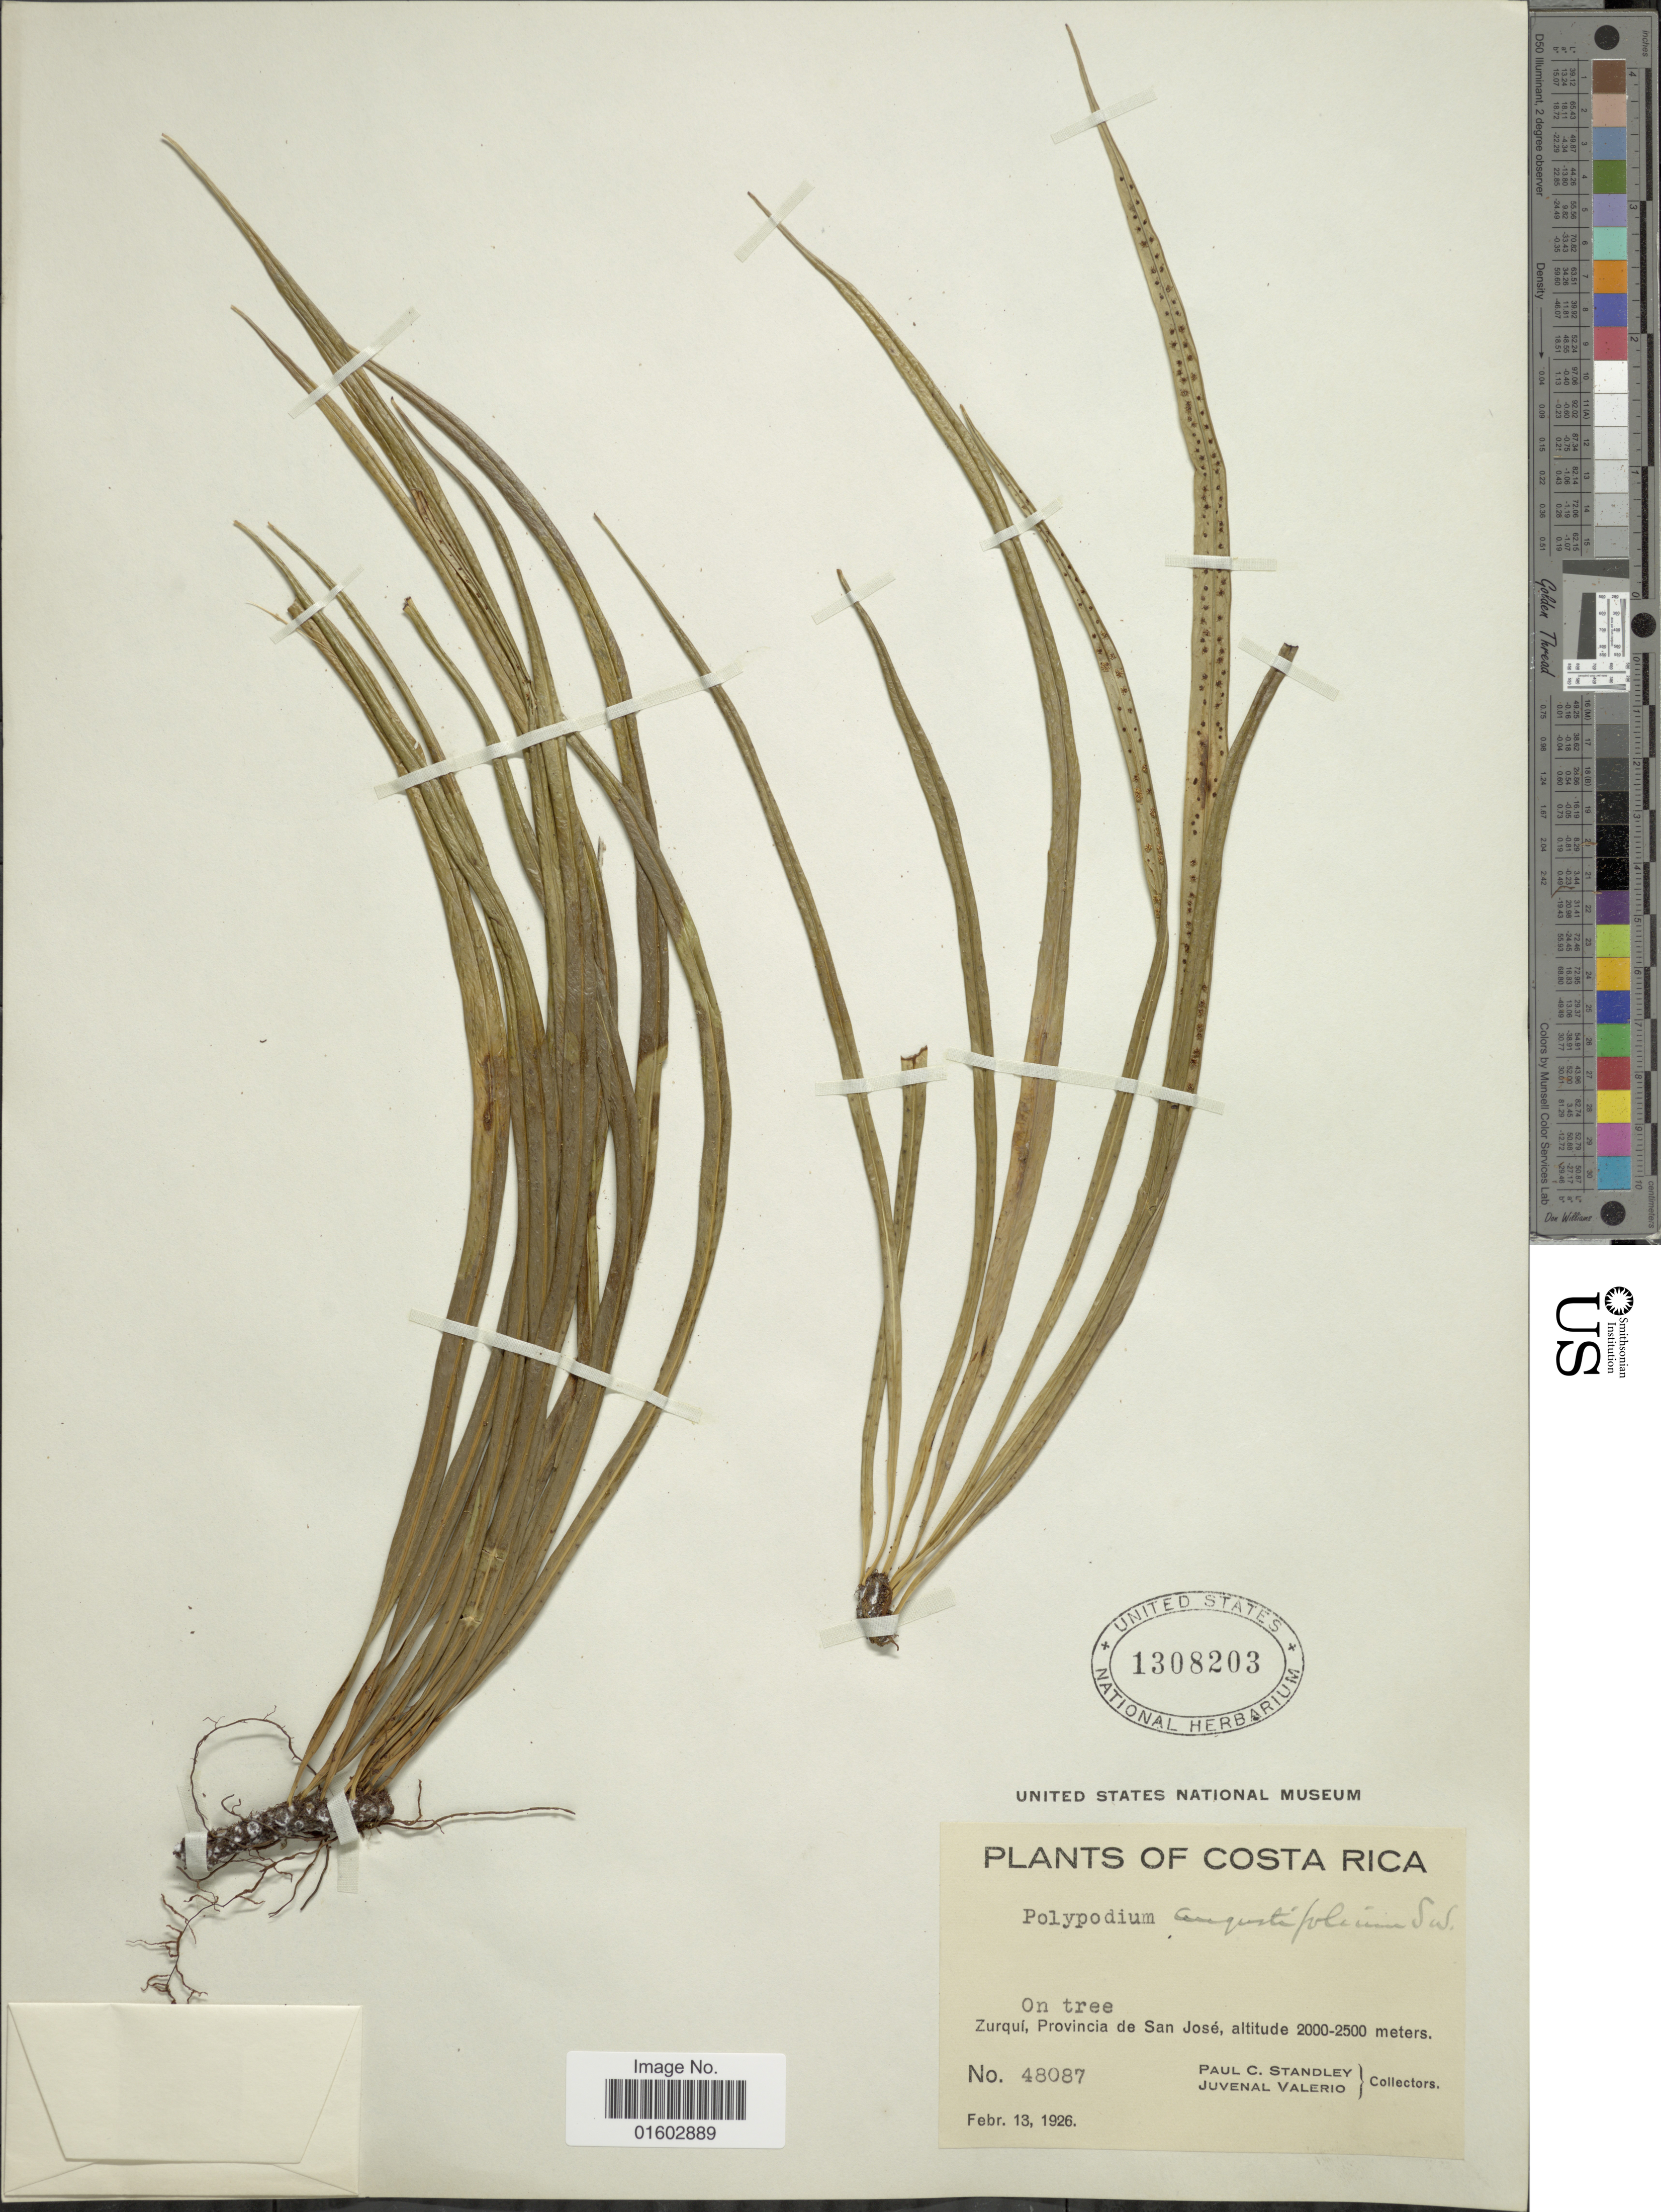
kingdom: Plantae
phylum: Tracheophyta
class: Polypodiopsida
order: Polypodiales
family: Polypodiaceae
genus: Campyloneurum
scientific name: Campyloneurum angustifolium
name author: (Sw.) Fée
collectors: P. C. Standley & J. Valerio R.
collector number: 48087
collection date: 1926-02-13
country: Costa Rica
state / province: San José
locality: Zurqui Provincia de San Jose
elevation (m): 2000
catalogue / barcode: US 1308203